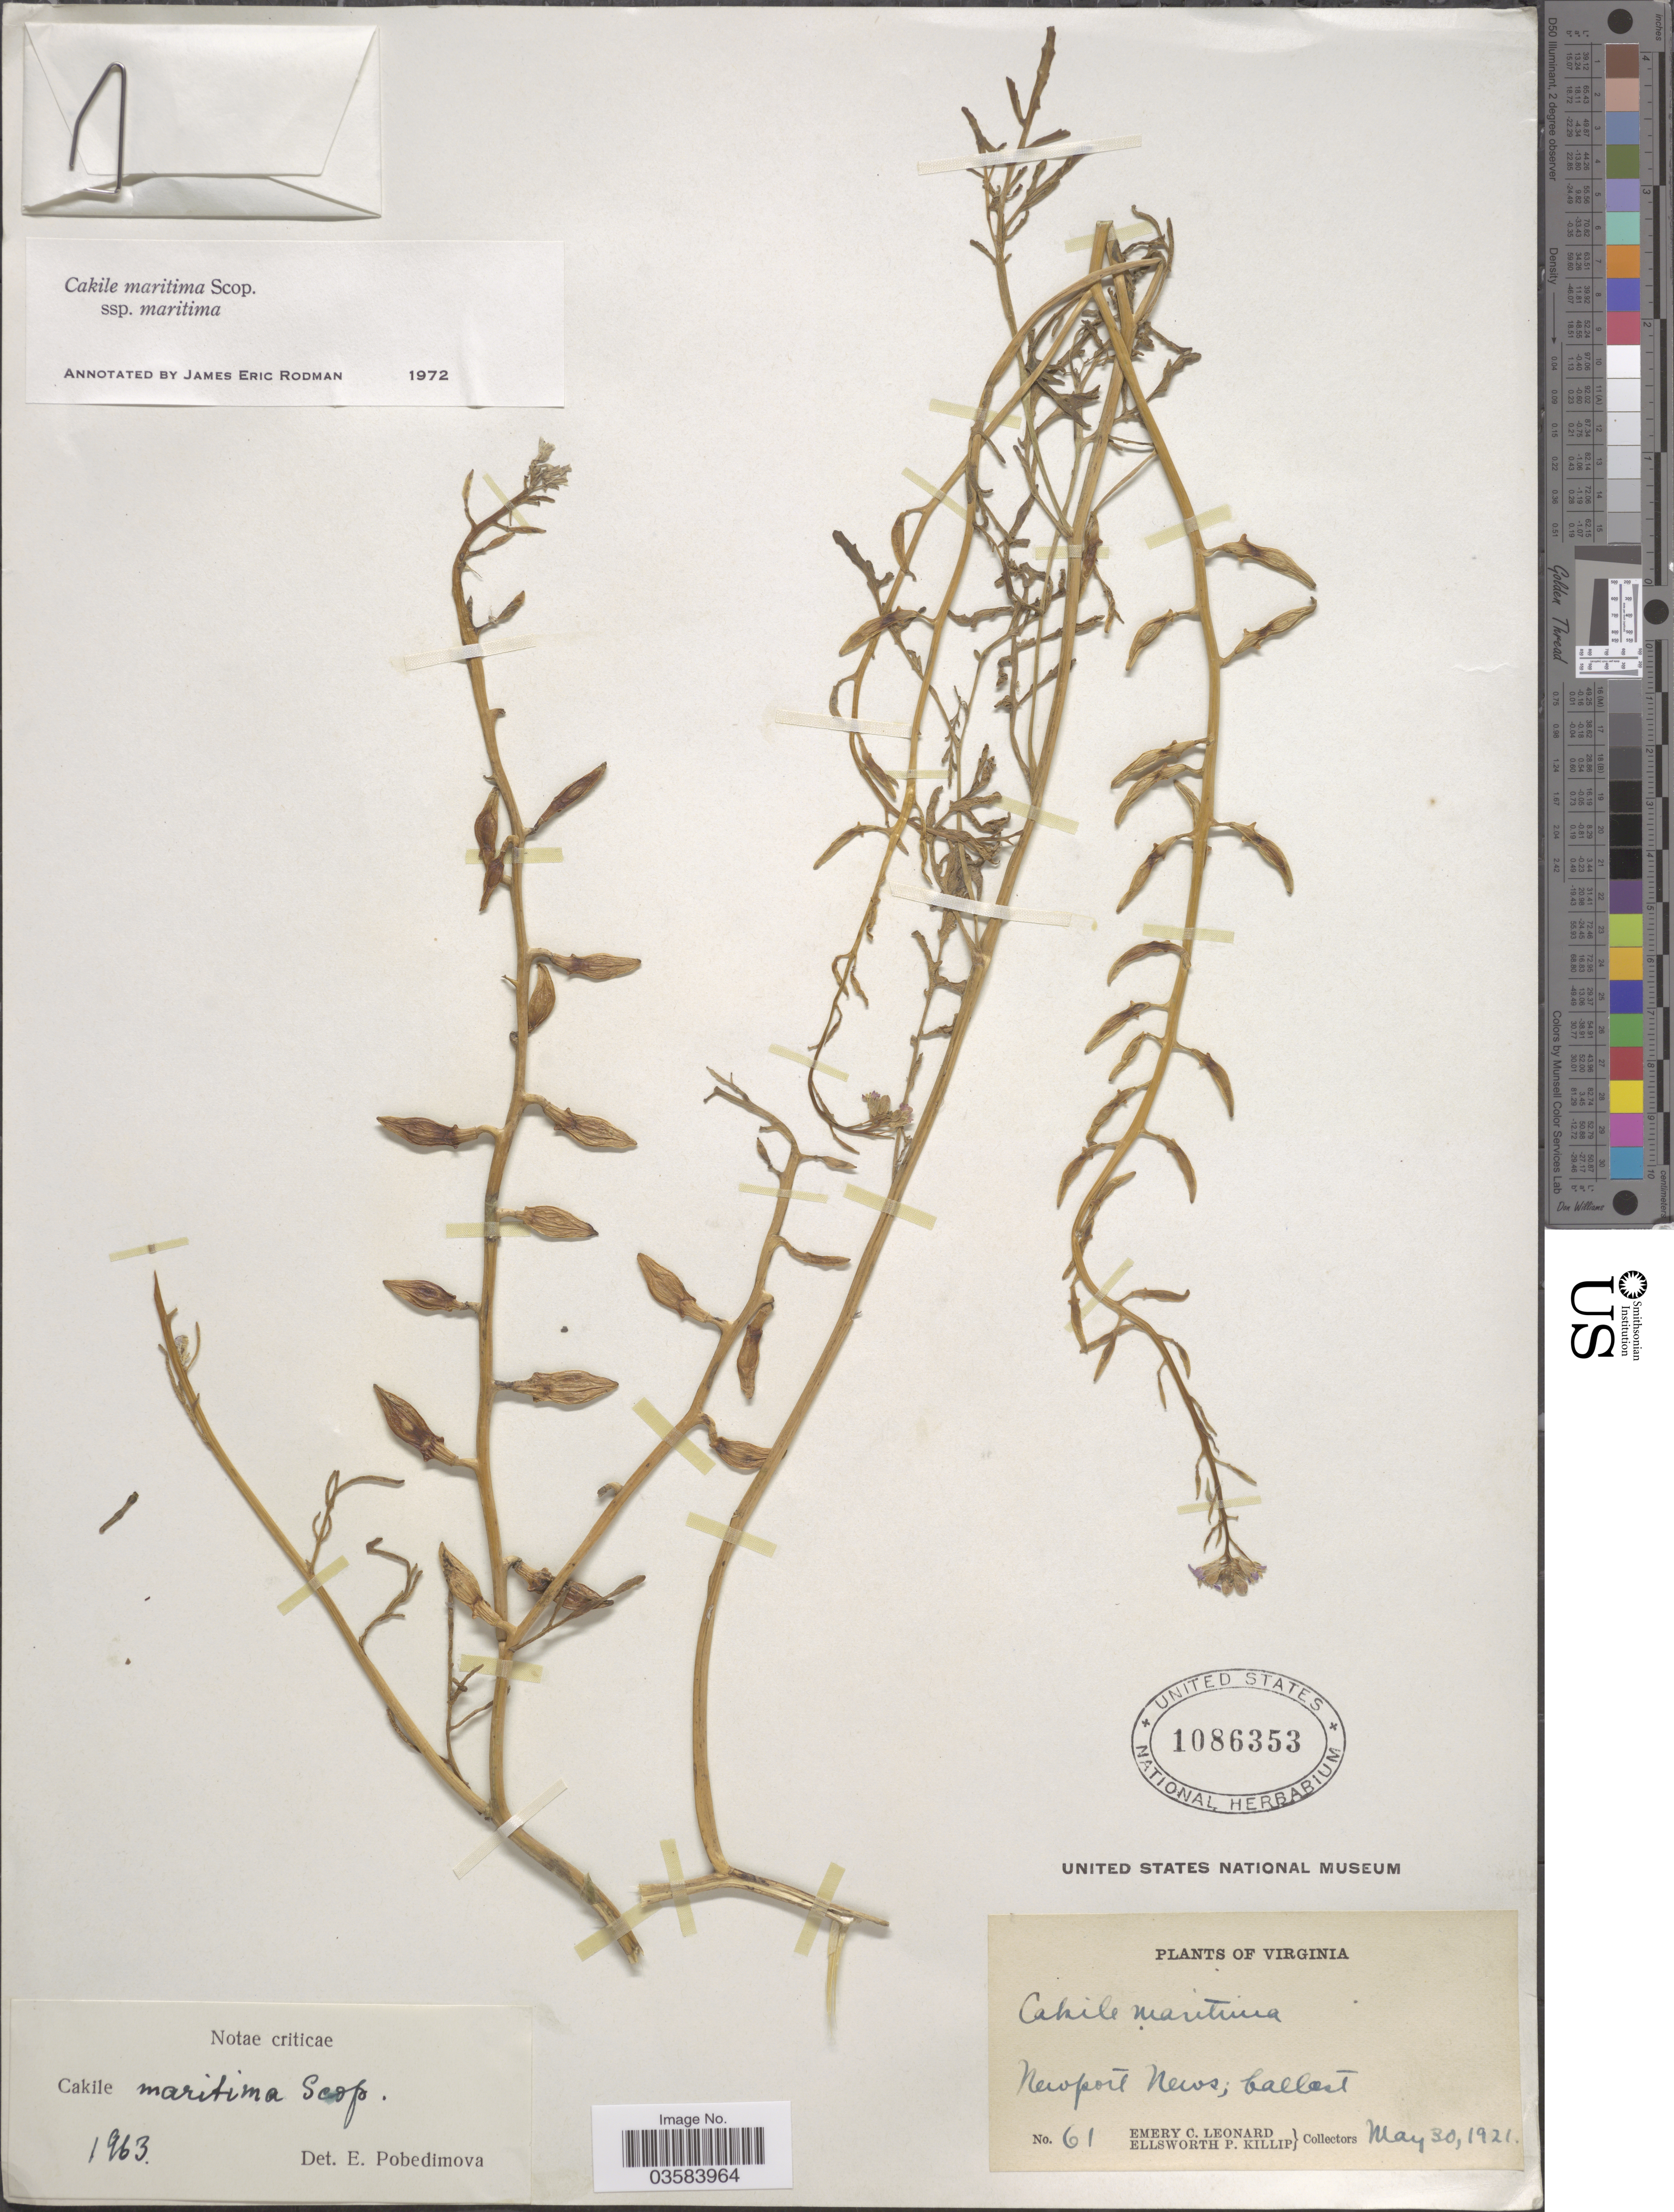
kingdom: Plantae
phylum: Tracheophyta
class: Magnoliopsida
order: Brassicales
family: Brassicaceae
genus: Cakile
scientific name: Cakile maritima subsp. maritima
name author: Scop.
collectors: E. C. Leonard & E. P. Killip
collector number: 61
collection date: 1921-05-30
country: United States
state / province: Virginia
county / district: City of Newport News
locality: Newport News; ballast.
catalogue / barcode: US 1086353